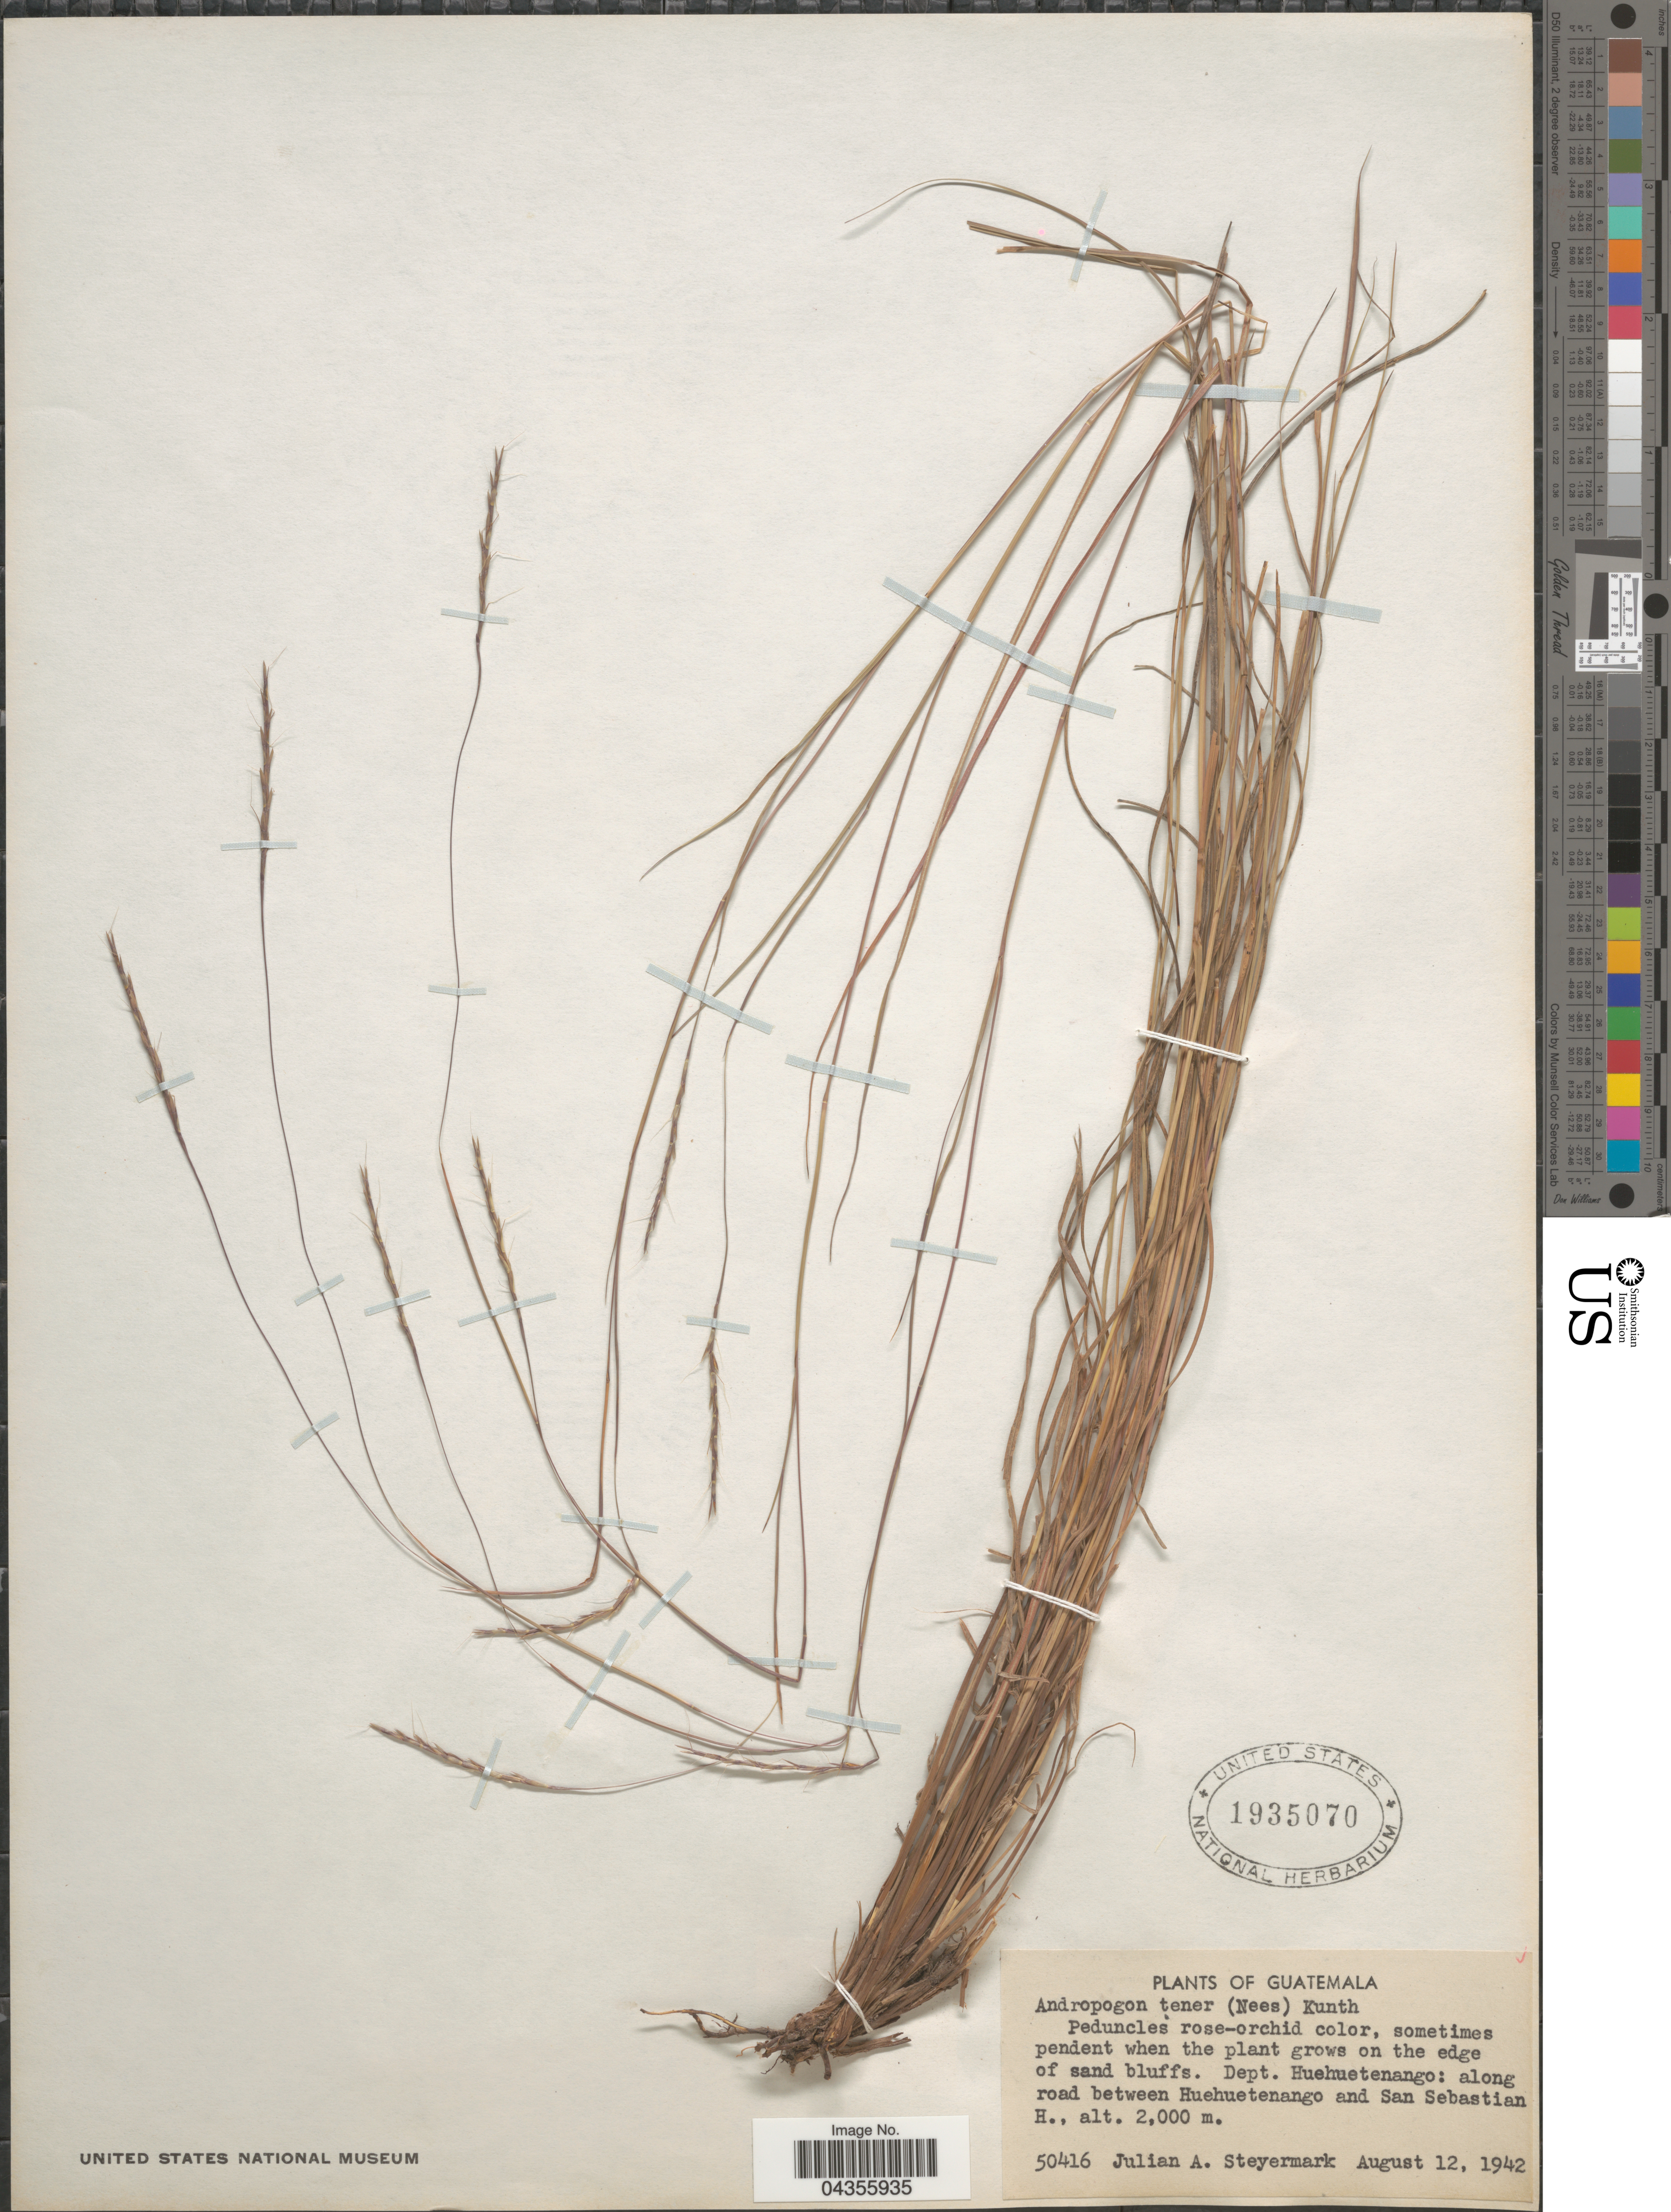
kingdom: Plantae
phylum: Tracheophyta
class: Liliopsida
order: Poales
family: Poaceae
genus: Schizachyrium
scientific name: Schizachyrium tenerum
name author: Nees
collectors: J. Steyermark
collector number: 50416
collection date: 1942-08-12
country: Guatemala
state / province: Huehuetenango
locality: Dept. Huehuetenango: along road between Huehuetenango and San Sebastian.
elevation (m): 2000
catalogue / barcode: US 1935070